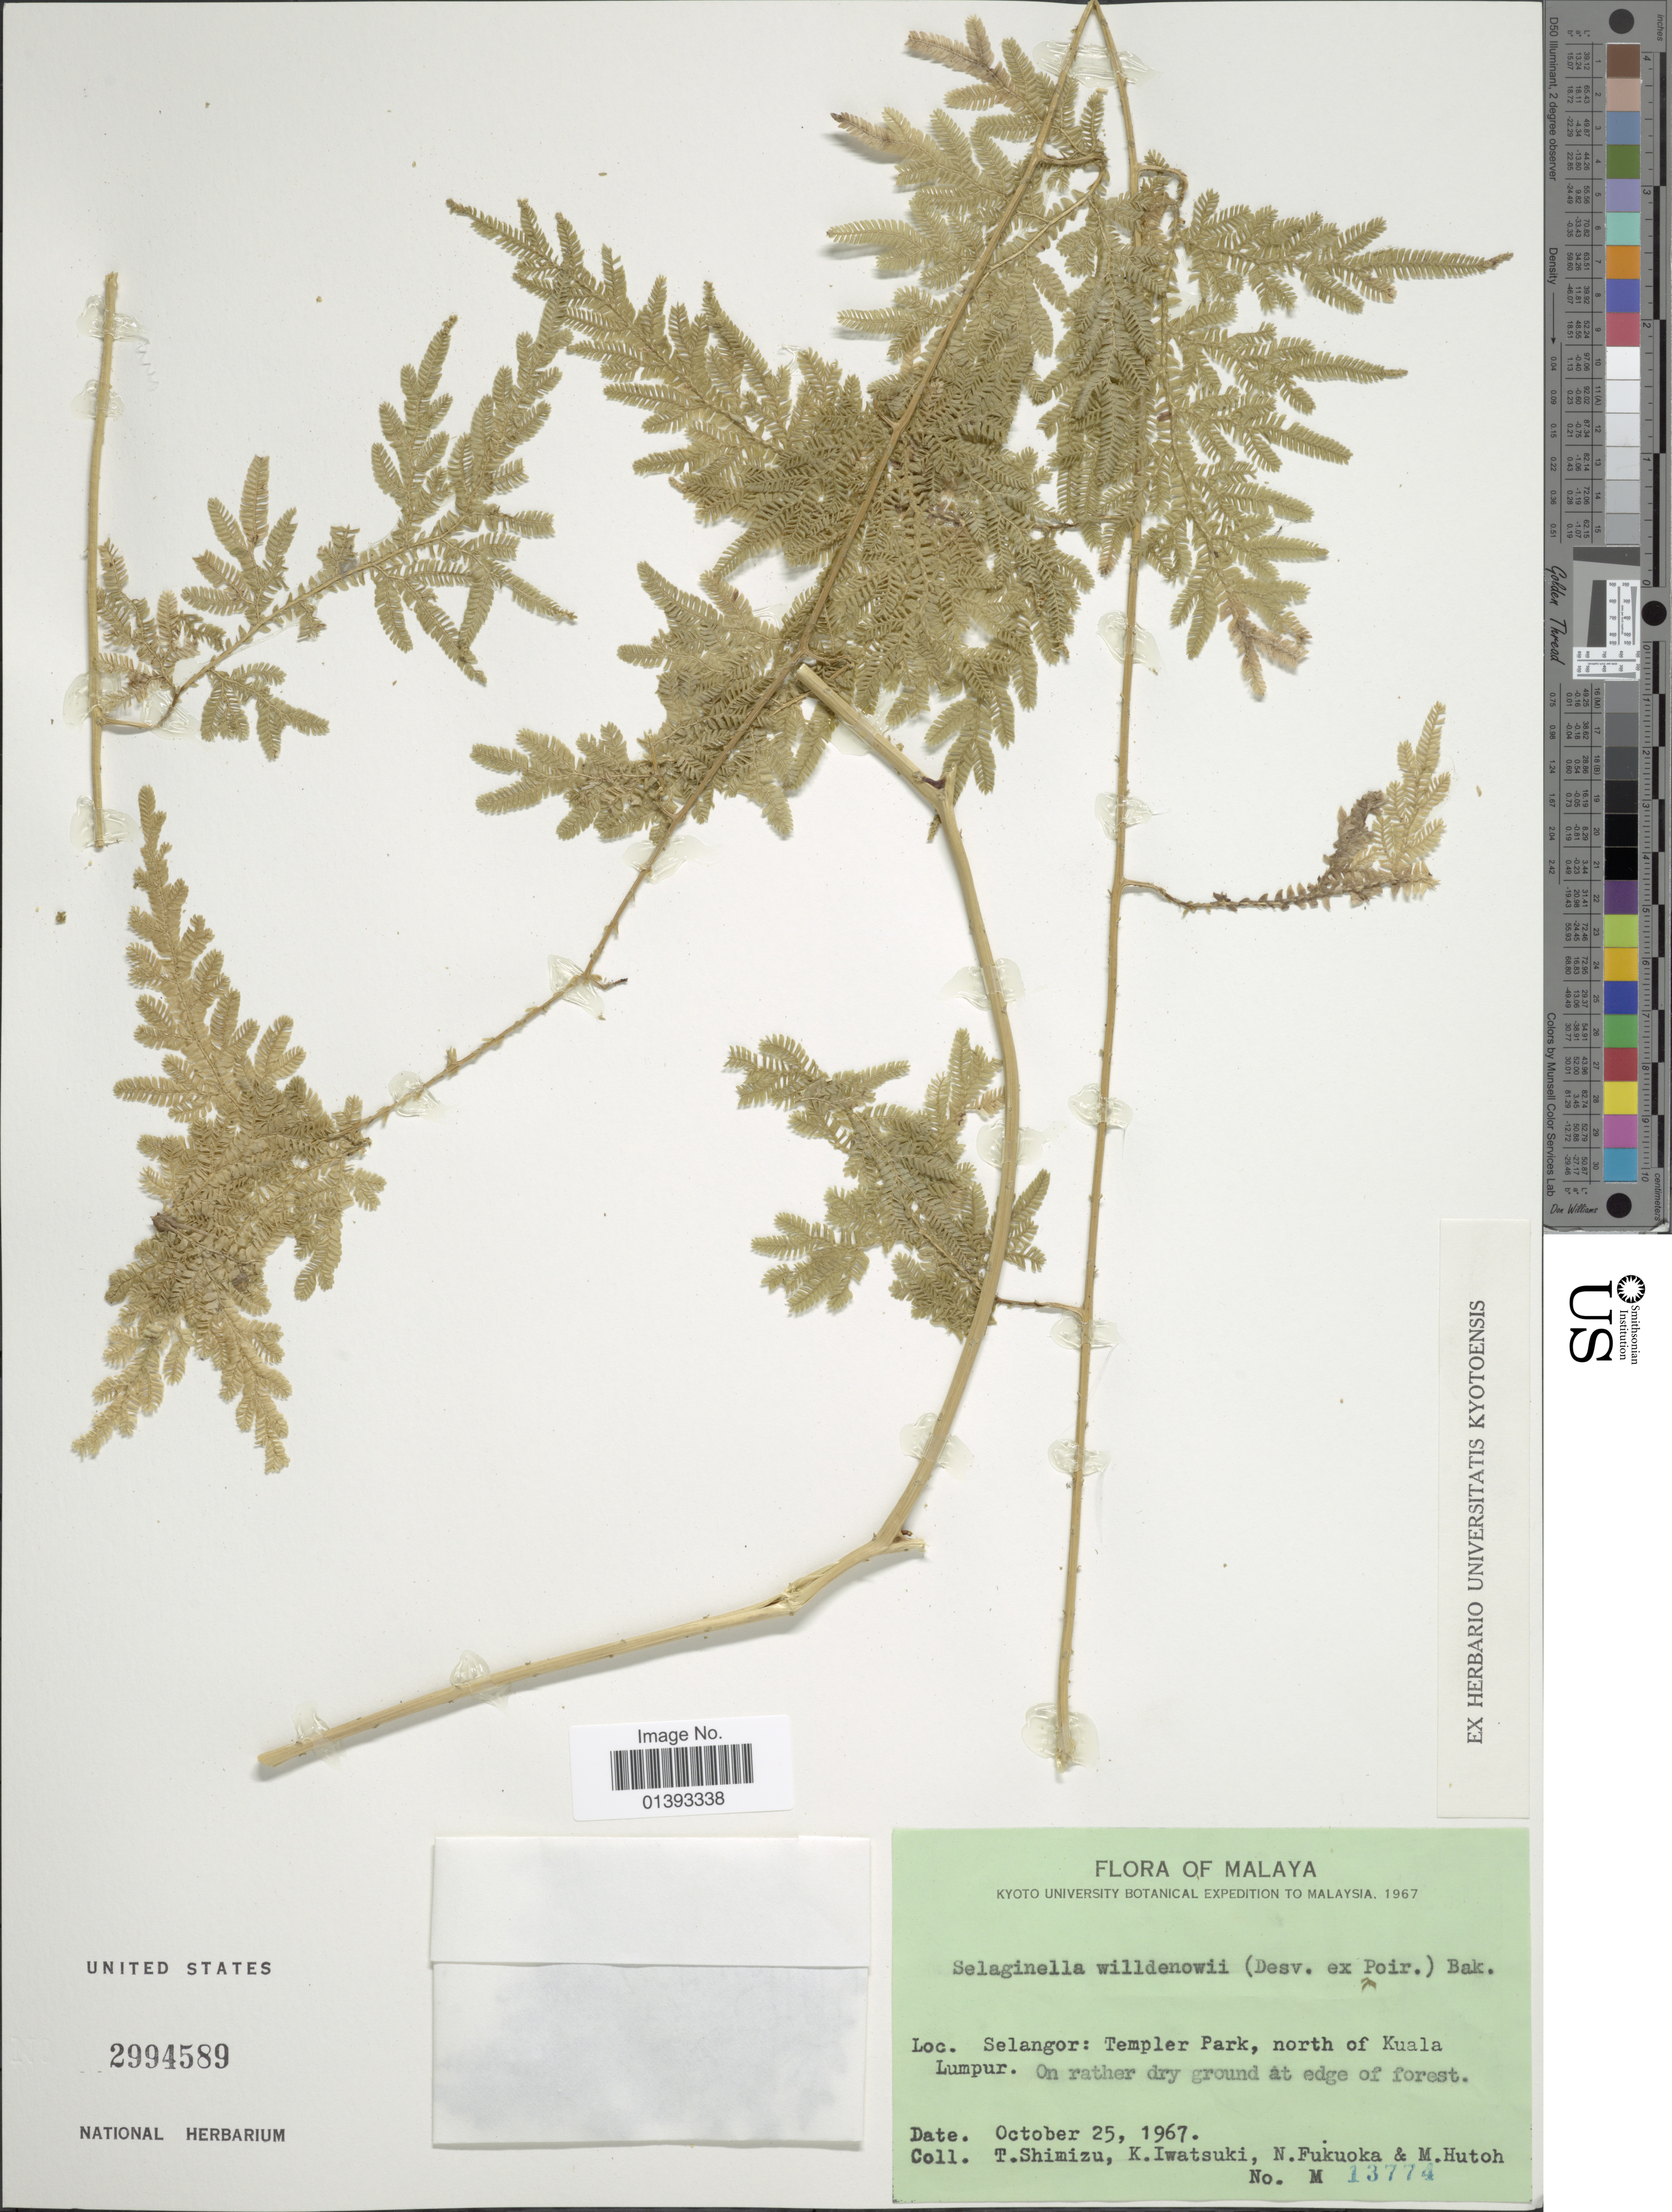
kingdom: Plantae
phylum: Tracheophyta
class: Lycopodiopsida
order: Selaginellales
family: Selaginellaceae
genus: Selaginella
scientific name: Selaginella willdenowii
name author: (Desv. ex Poir.) Baker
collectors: T. Shimizu, K. Iwatsuki, N. Fukuoka & M. Hutoh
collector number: M13774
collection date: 1967-10-25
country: Malaysia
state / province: Selangor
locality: Templer Park, north of Kuala Lumpur, on rather dry ground at edge of forest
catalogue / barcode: US 2994589